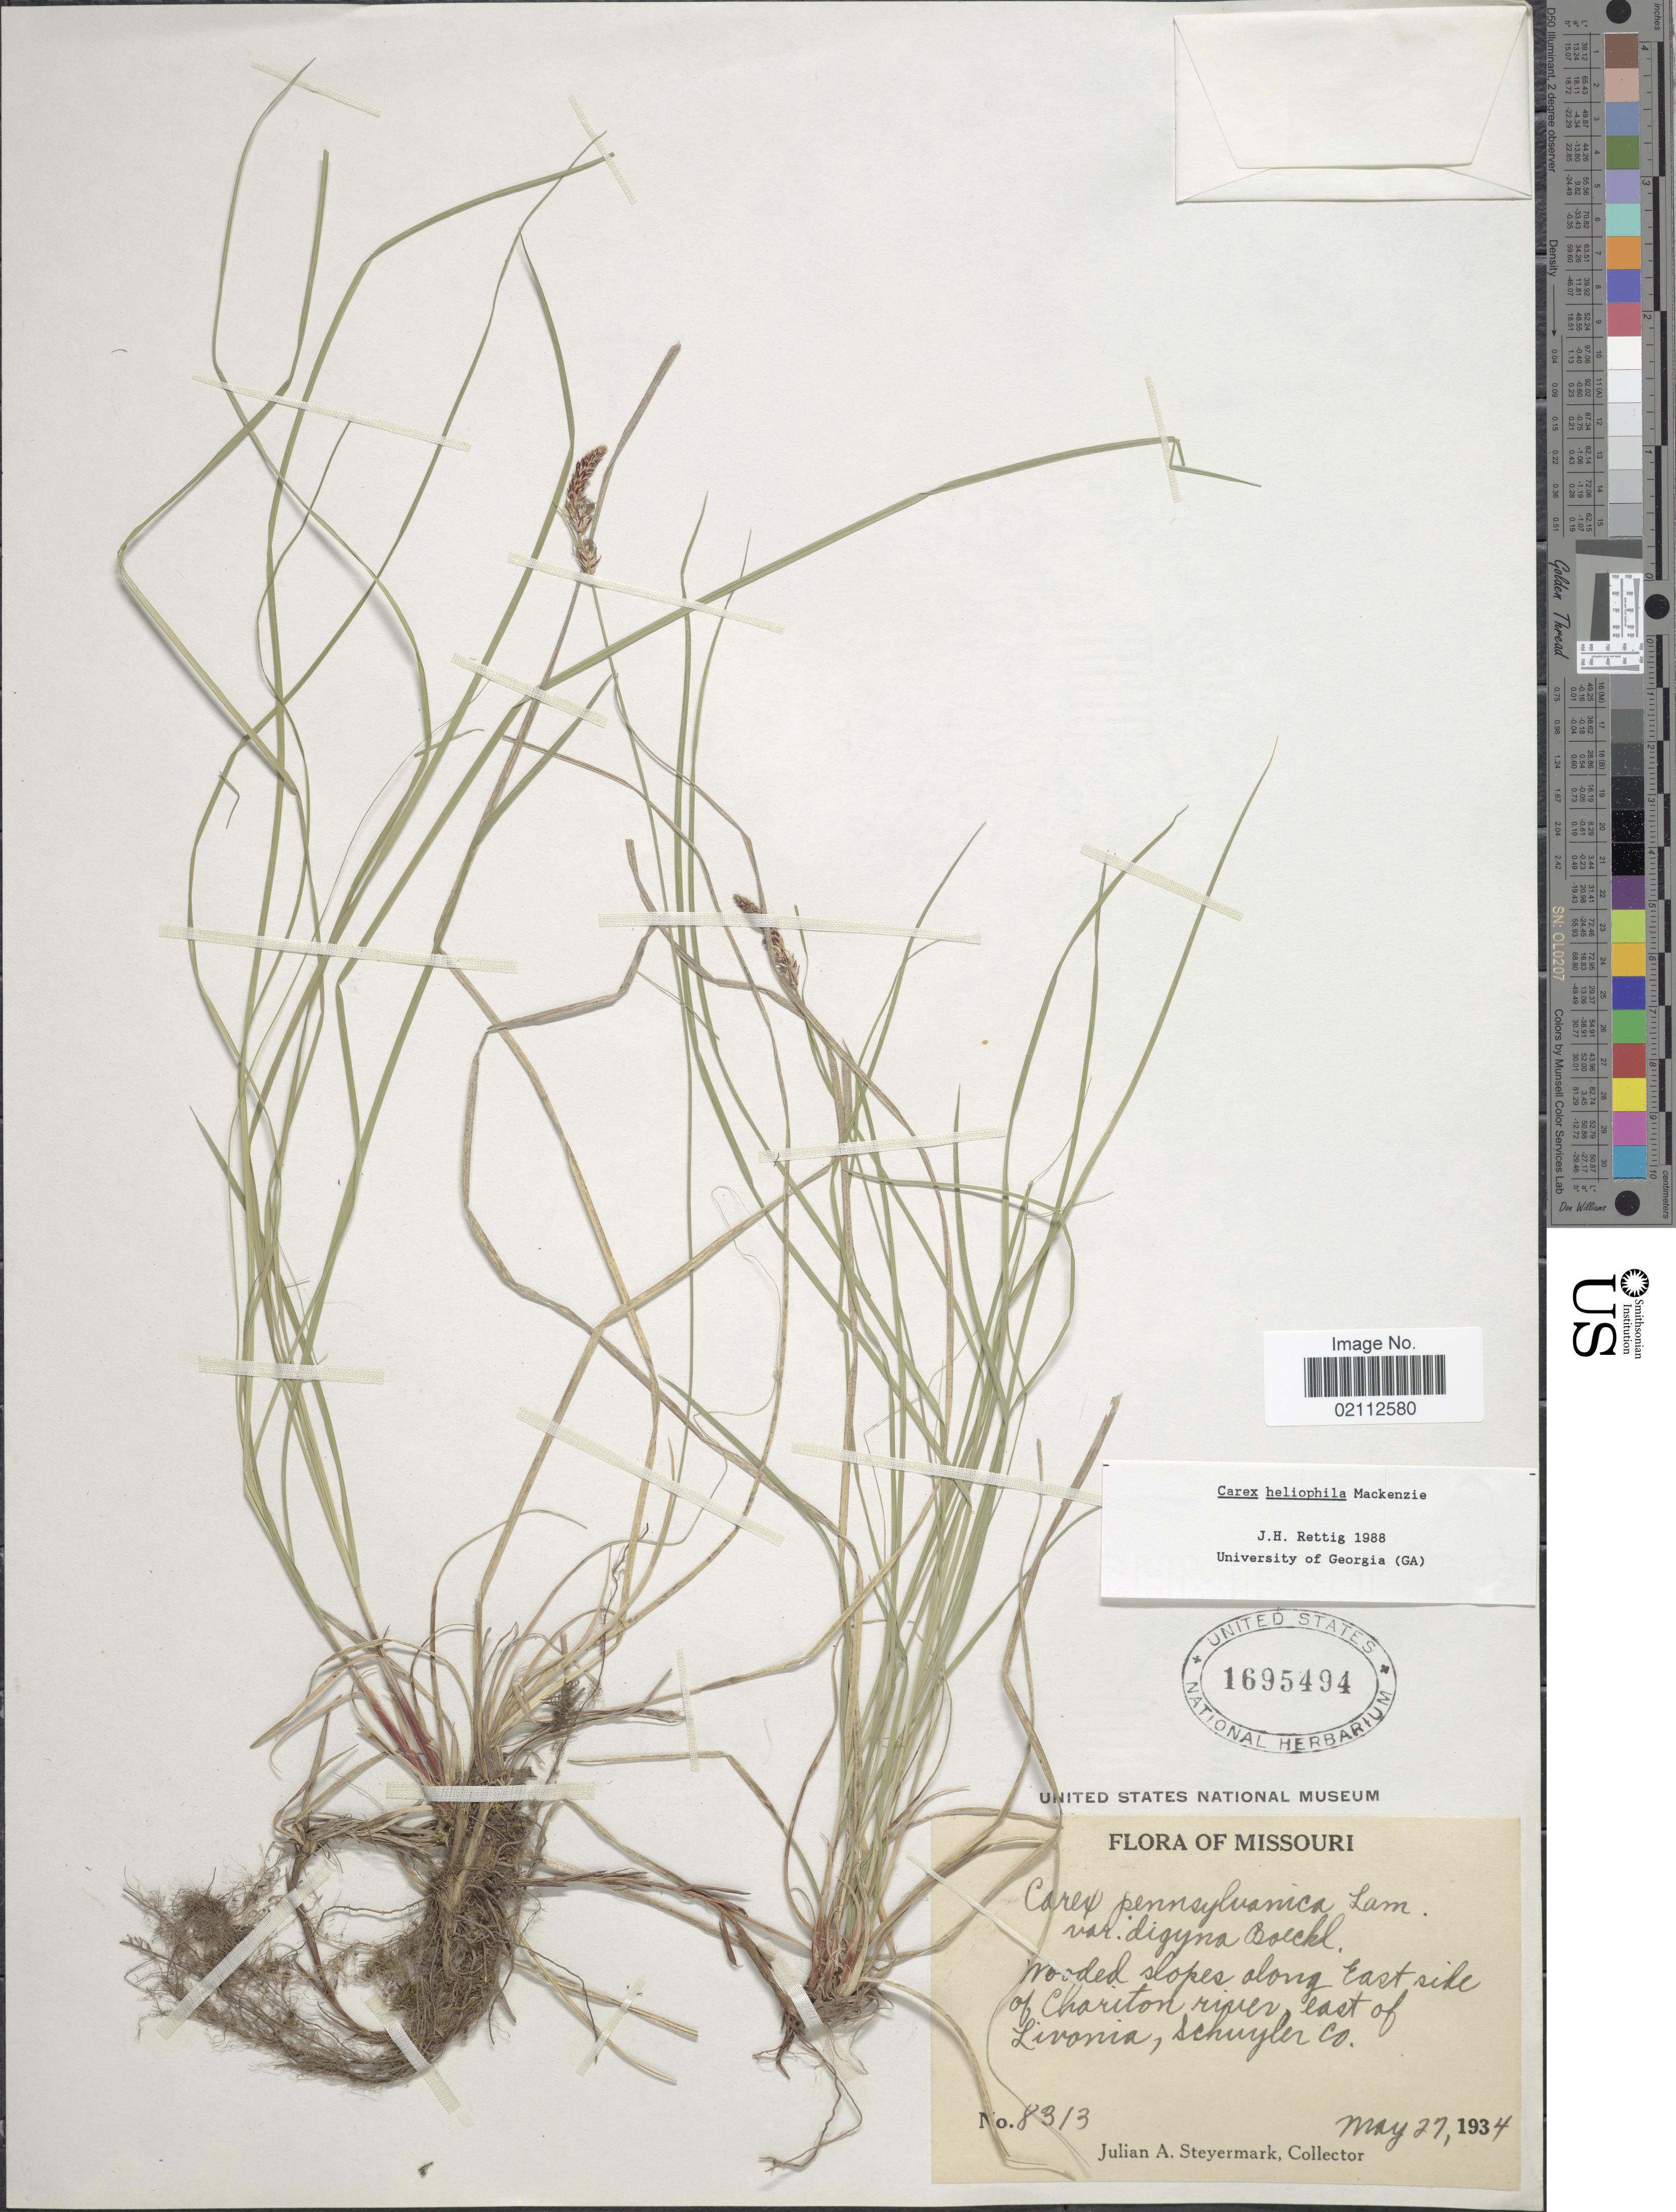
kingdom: Plantae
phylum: Tracheophyta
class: Liliopsida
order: Poales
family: Cyperaceae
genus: Carex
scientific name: Carex heliophila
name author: Mack.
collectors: J. Steyermark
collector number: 8313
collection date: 1934-05-27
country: United States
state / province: Missouri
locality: Wooded slopes along East side of Chariton river, east of Livonia, Schuyler Co.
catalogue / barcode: US 1695494